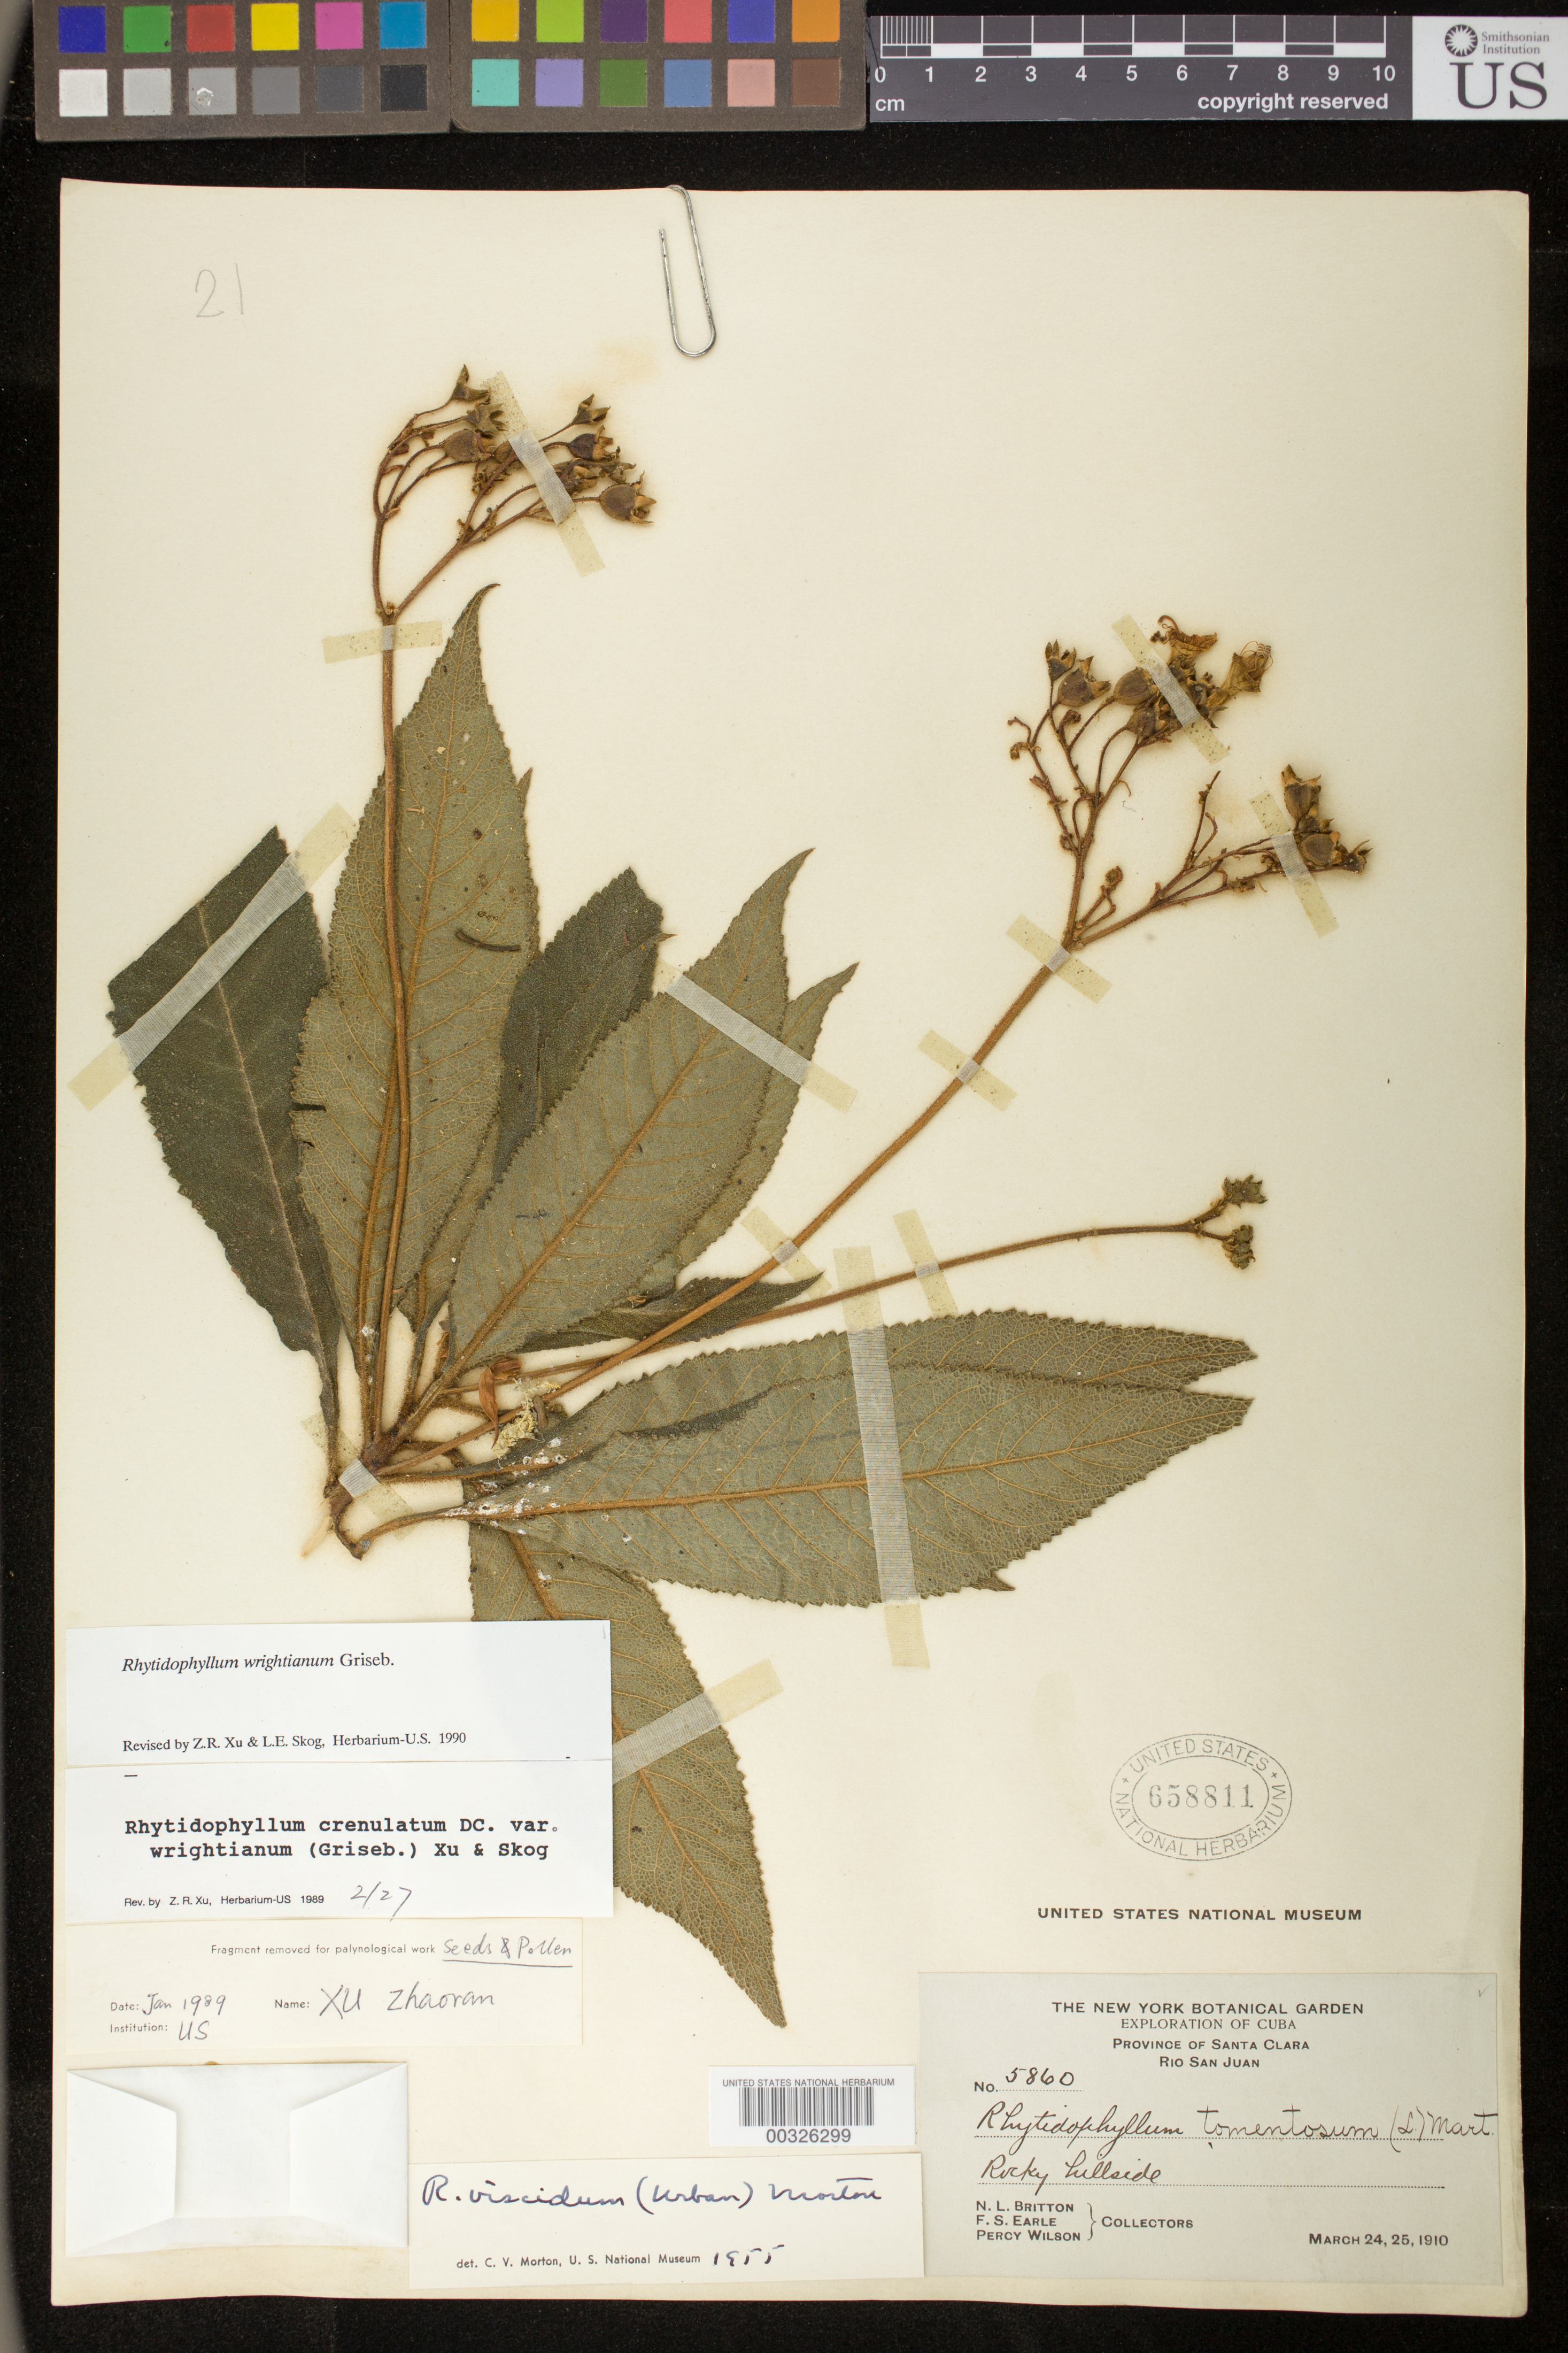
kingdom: Plantae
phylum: Tracheophyta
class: Magnoliopsida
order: Lamiales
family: Gesneriaceae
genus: Rhytidophyllum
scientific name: Rhytidophyllum wrightianum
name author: Griseb.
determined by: Skog, Laurence E.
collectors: N. Britton, F. S. Earle & P. Wilson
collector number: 5860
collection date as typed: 24-25 Mar 1910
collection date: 1910-03-24/1910-03-25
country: Cuba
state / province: Las Villas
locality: Prov. of Santa Clara, Rio San Juan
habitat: Rocky hillside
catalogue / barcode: US 658811